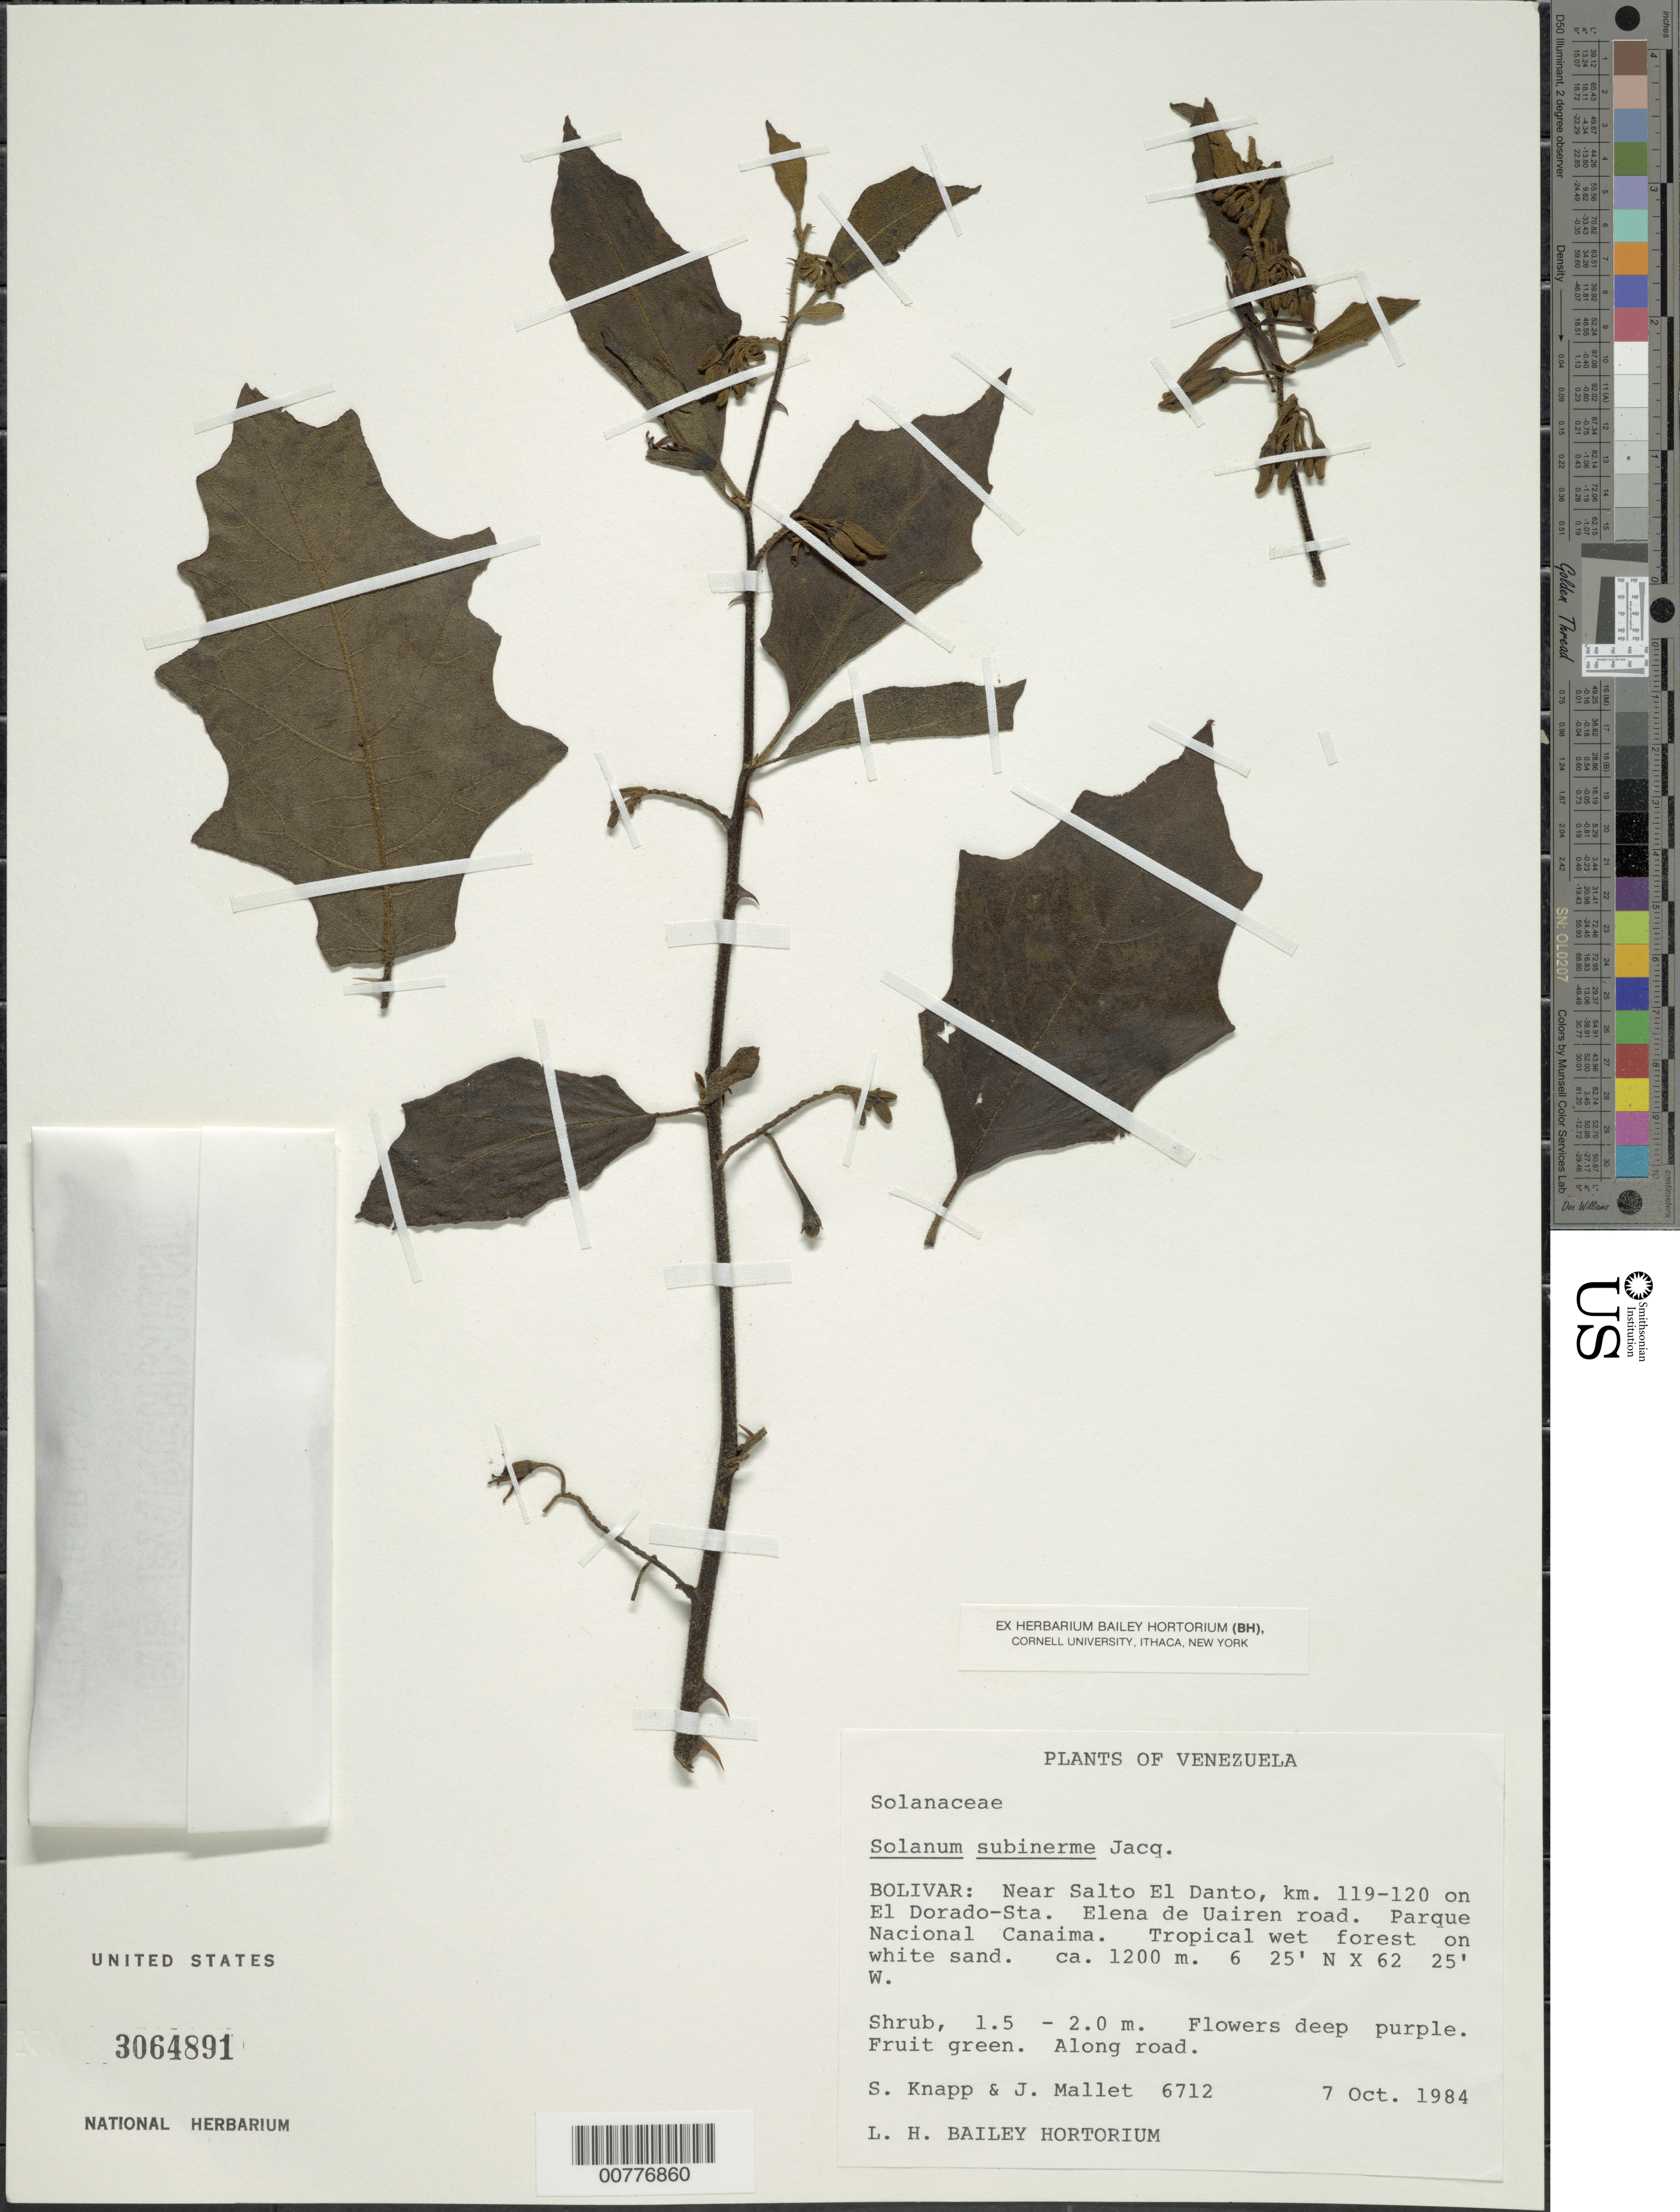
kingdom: Plantae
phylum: Tracheophyta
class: Magnoliopsida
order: Solanales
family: Solanaceae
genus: Solanum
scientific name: Solanum subinerme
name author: Jacq.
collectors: S. Knapp & J. Mallet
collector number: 6712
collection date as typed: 10 Oct 1984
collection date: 1984-10-10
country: Venezuela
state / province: Bolívar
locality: Salto El Danto, km 119-120, El Dorado to Sta. Elena de Uairen road; Parque Nacional Canaima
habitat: Tropical wet forest on white sand; along road.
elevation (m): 1200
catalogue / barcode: US 3064891